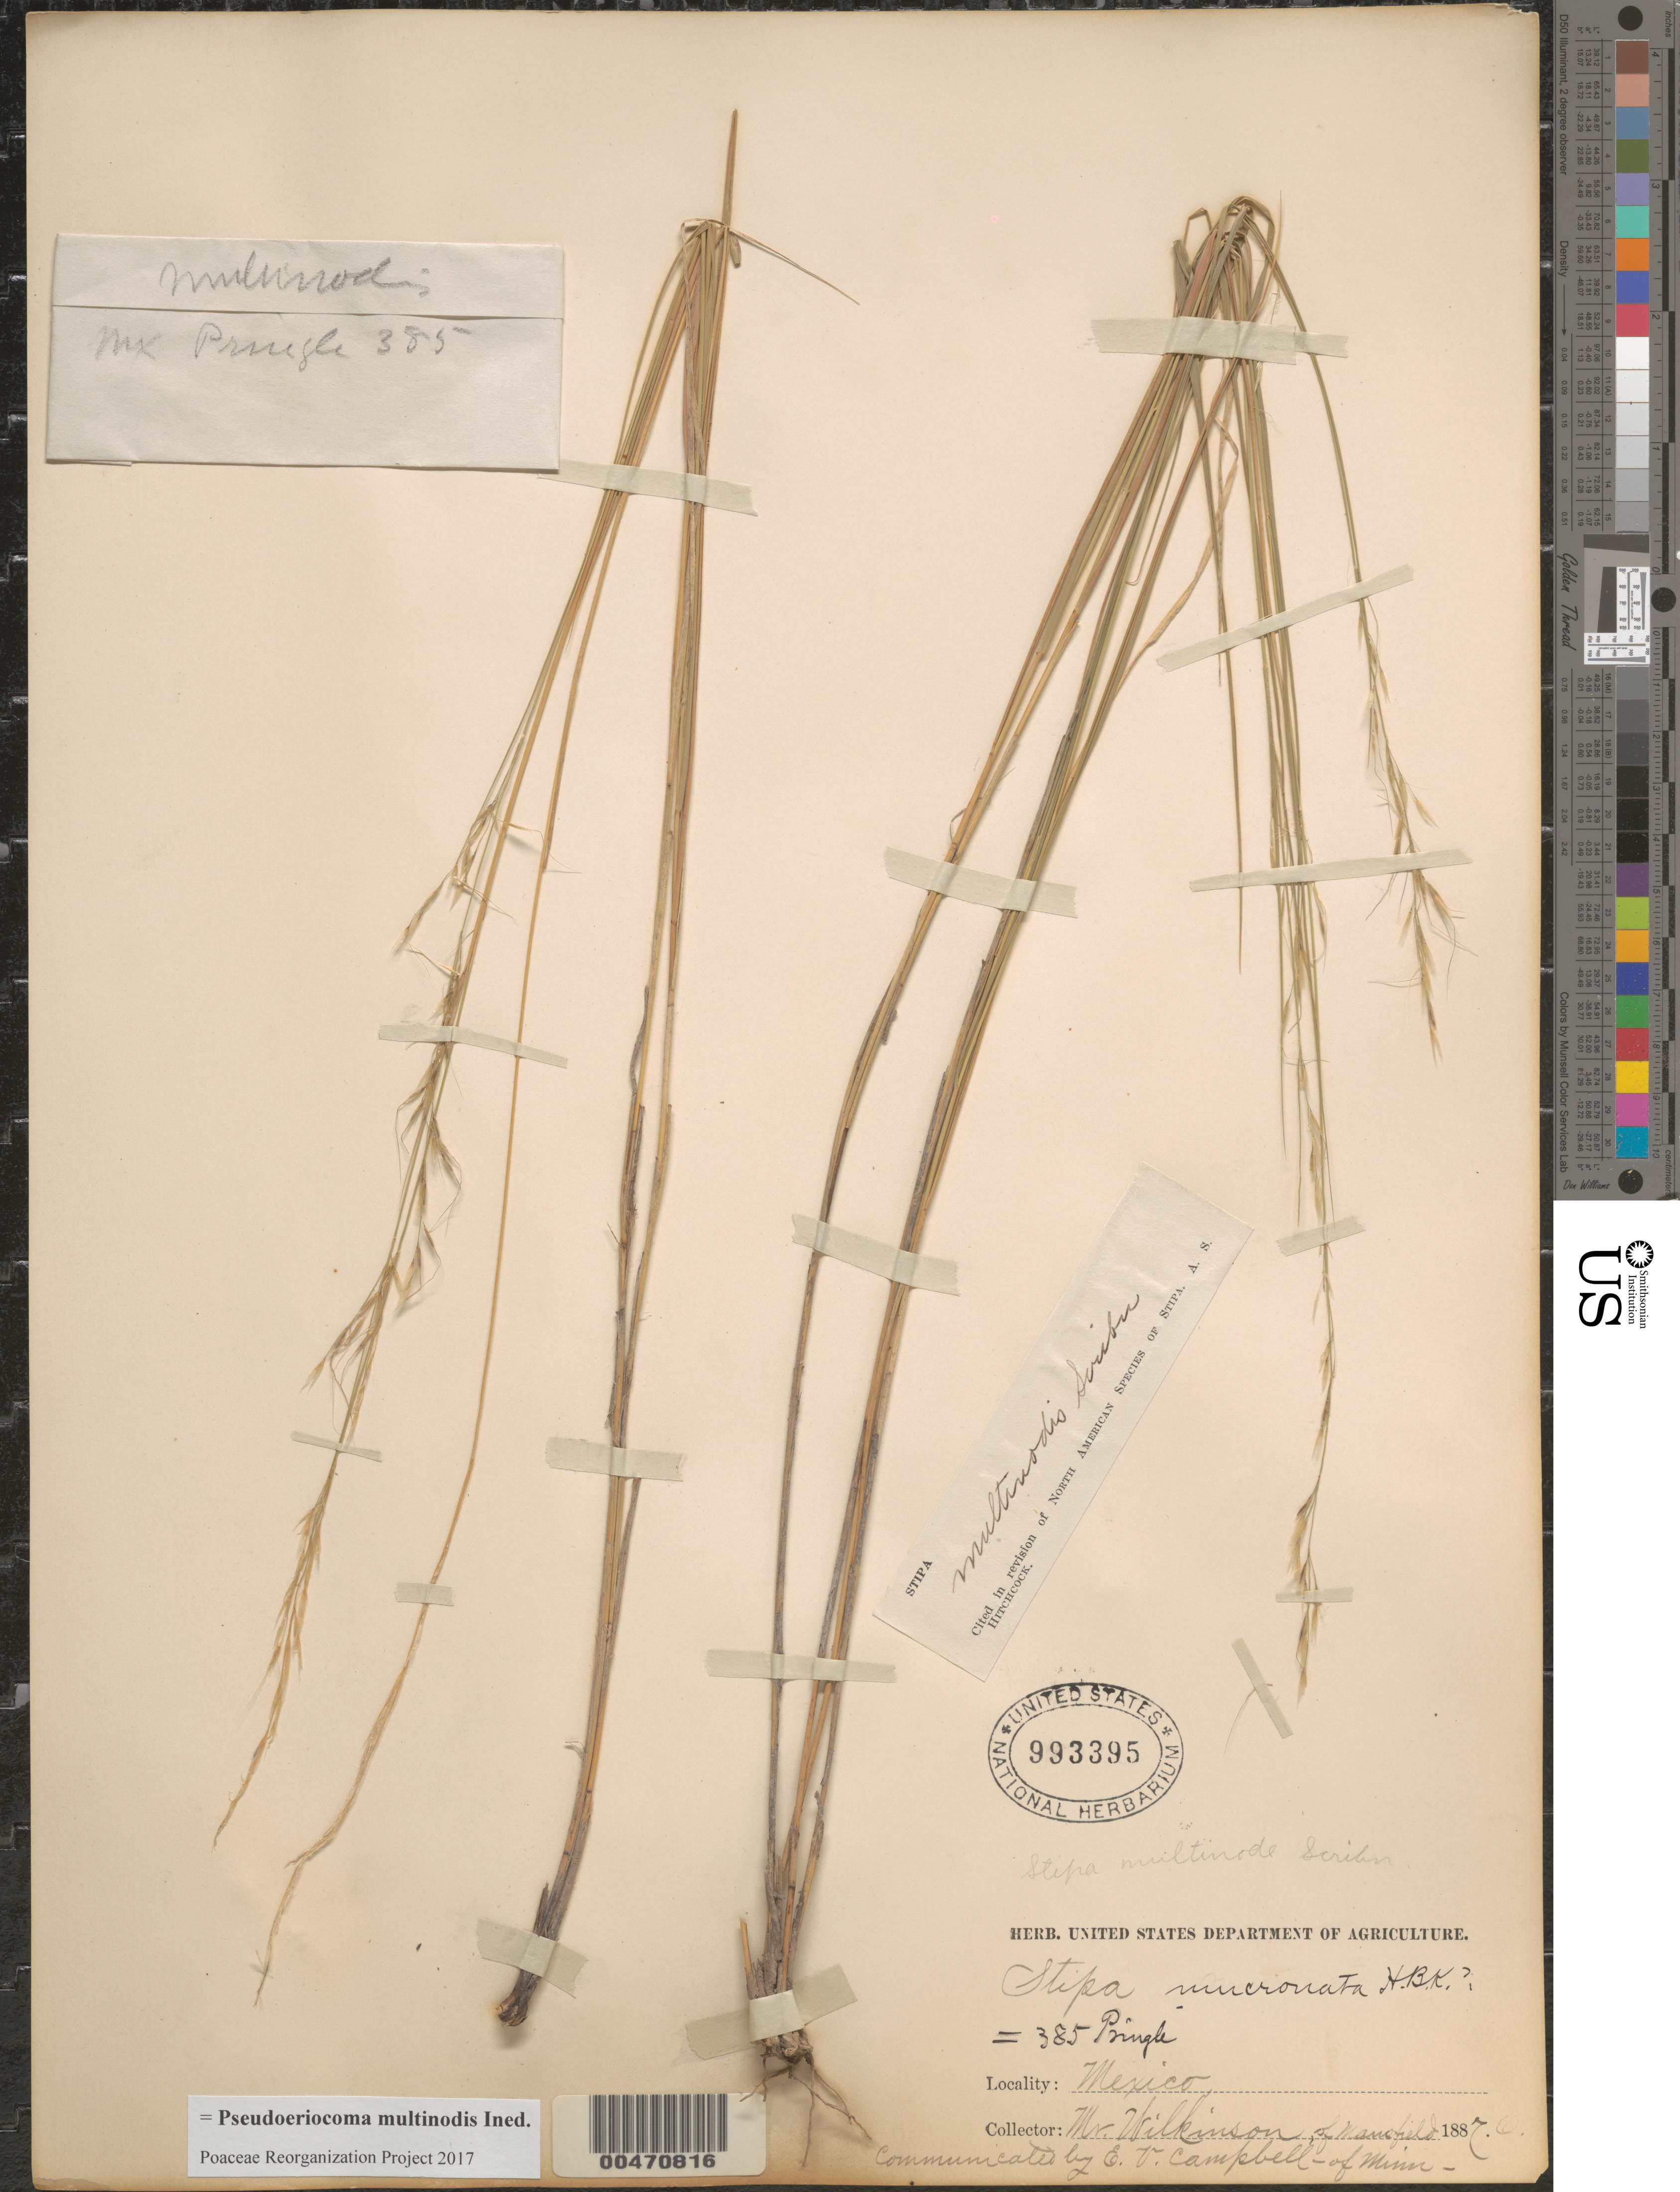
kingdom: Plantae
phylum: Tracheophyta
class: Liliopsida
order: Poales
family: Poaceae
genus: Pseudoeriocoma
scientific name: Pseudoeriocoma multinodis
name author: (Scribn. ex W.J. Beal) Romasch.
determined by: Poaceae Reorganization Project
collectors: Wilkinson, --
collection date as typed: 1887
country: Mexico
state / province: Durango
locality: San Ramon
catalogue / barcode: US 993395